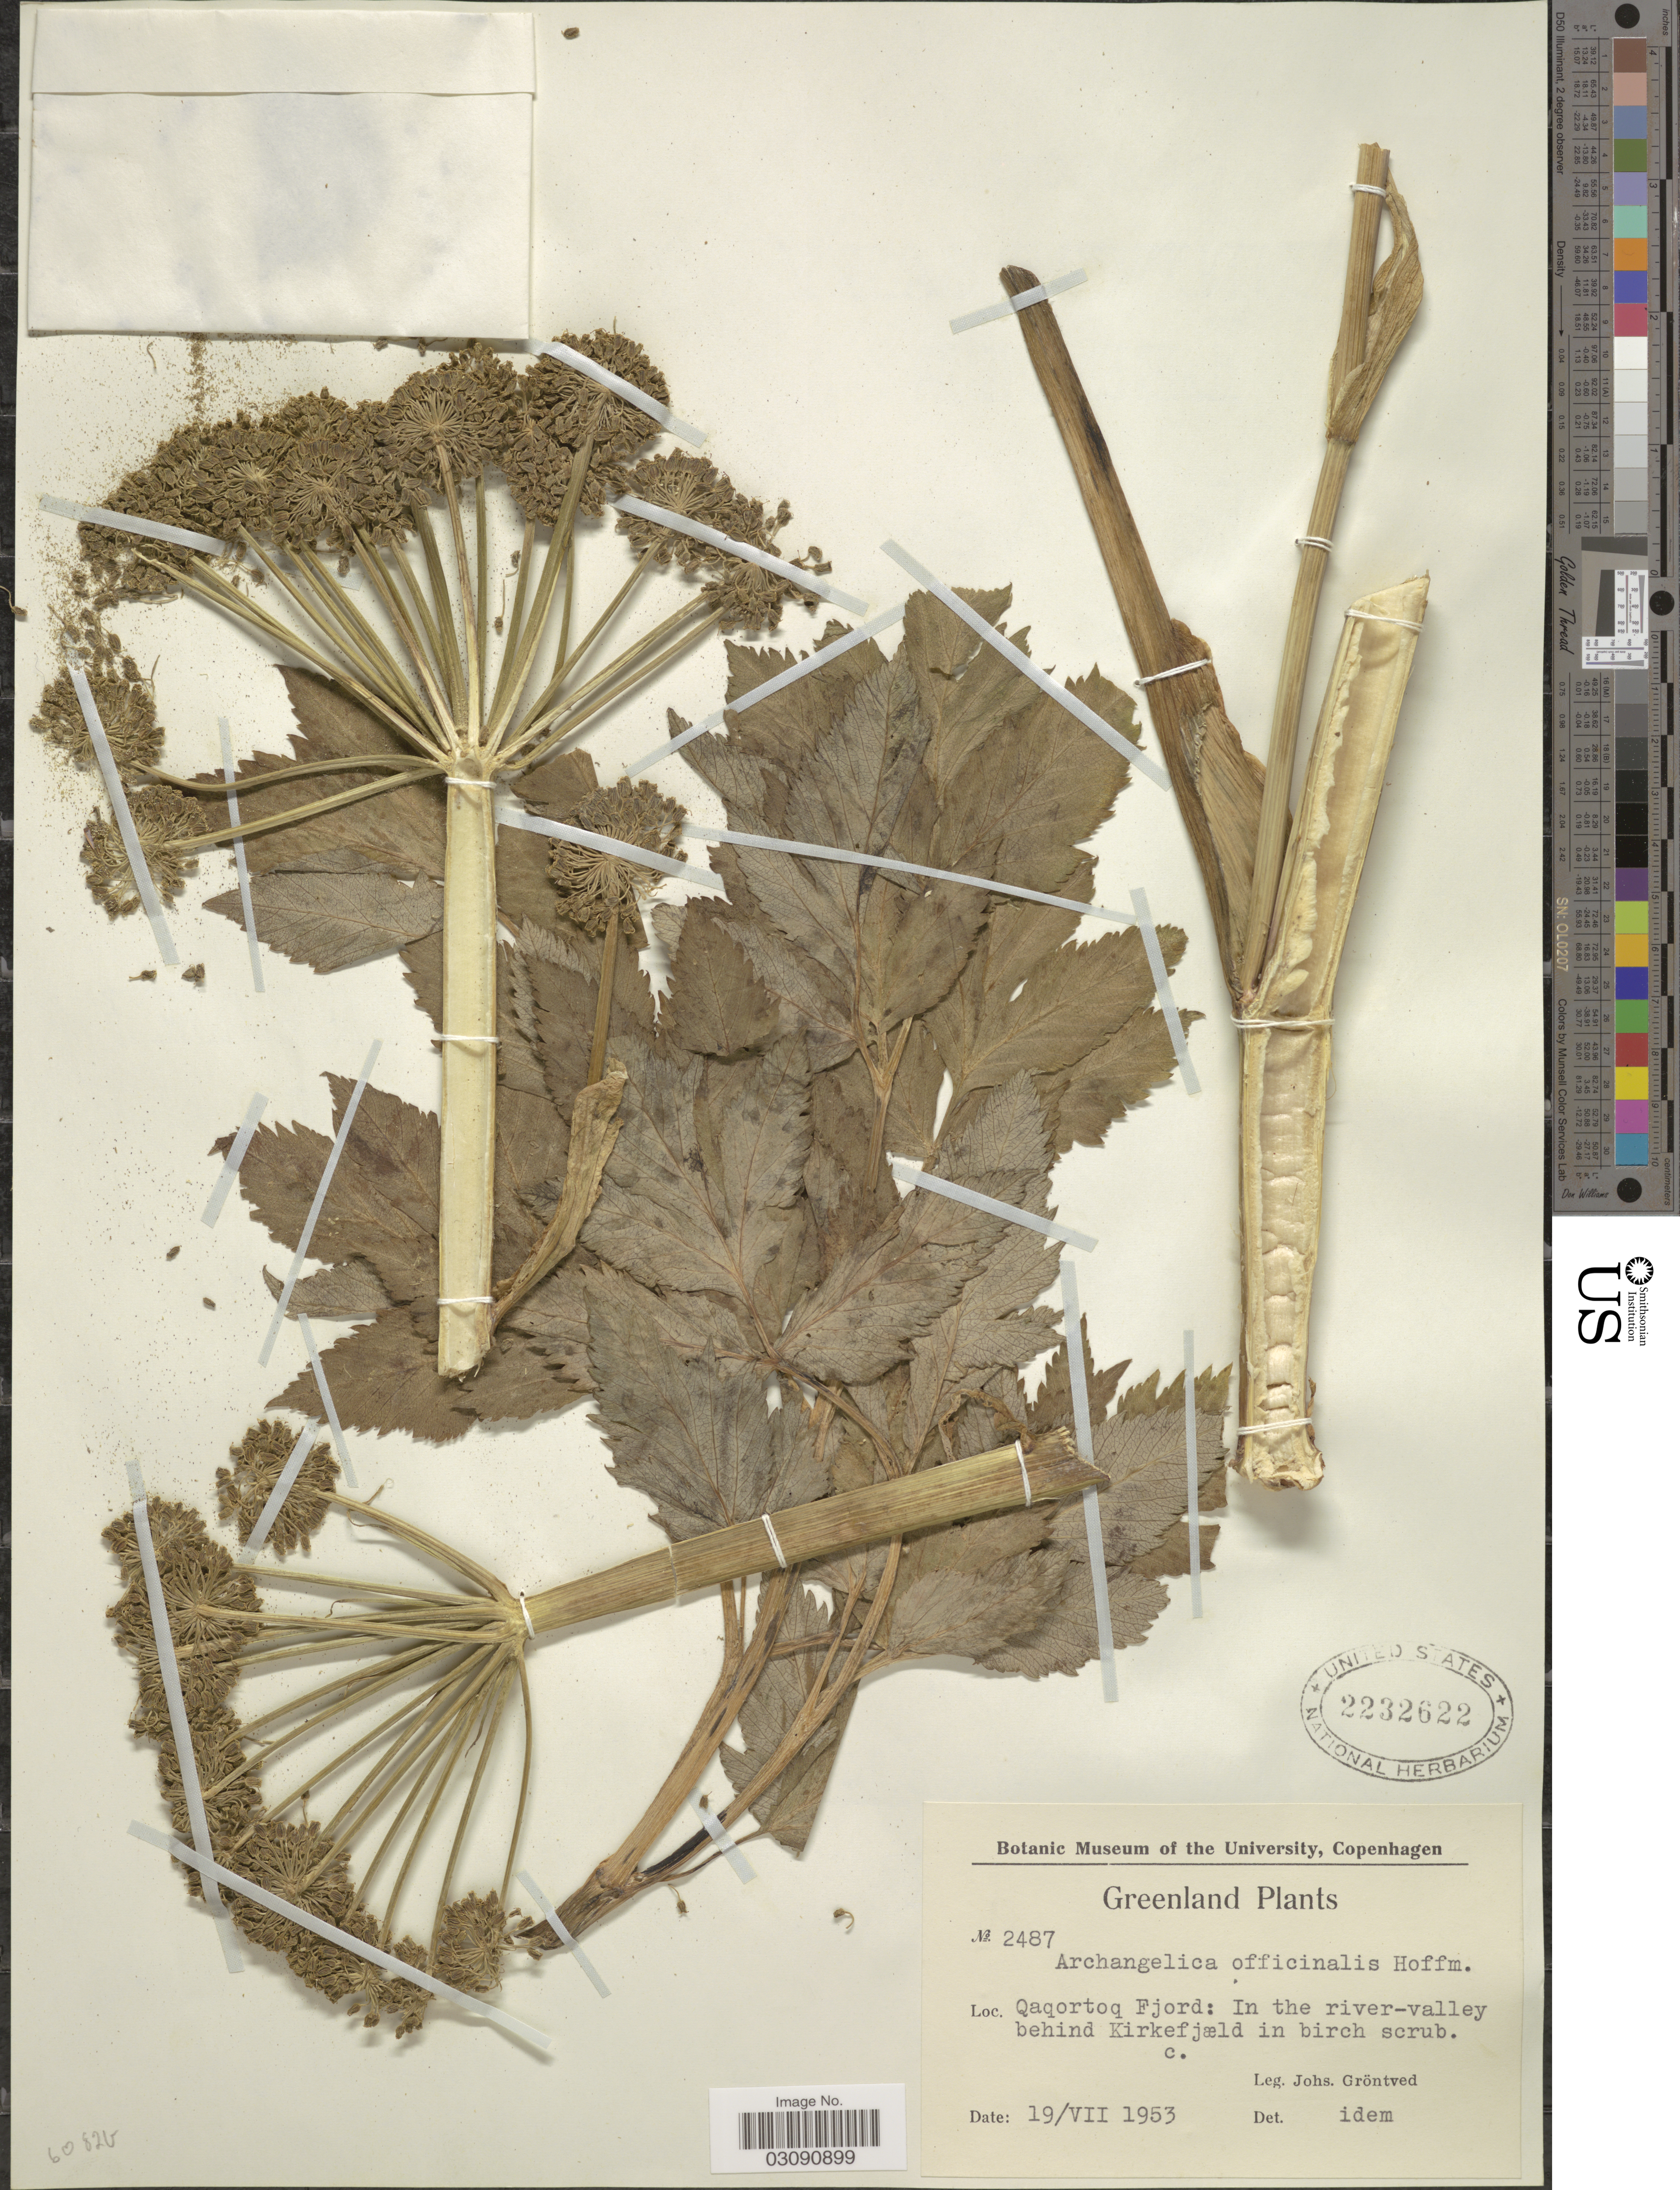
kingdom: Plantae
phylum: Tracheophyta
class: Magnoliopsida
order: Apiales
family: Apiaceae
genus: Archangelica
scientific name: Archangelica officinalis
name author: Hoffm.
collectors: J. Gröntved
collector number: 2487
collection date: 1953-07-19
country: Greenland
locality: Qaqortoq Fjord: In the river-valley behind Kirkefjæld in birch scrub. c.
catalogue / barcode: US 2232622